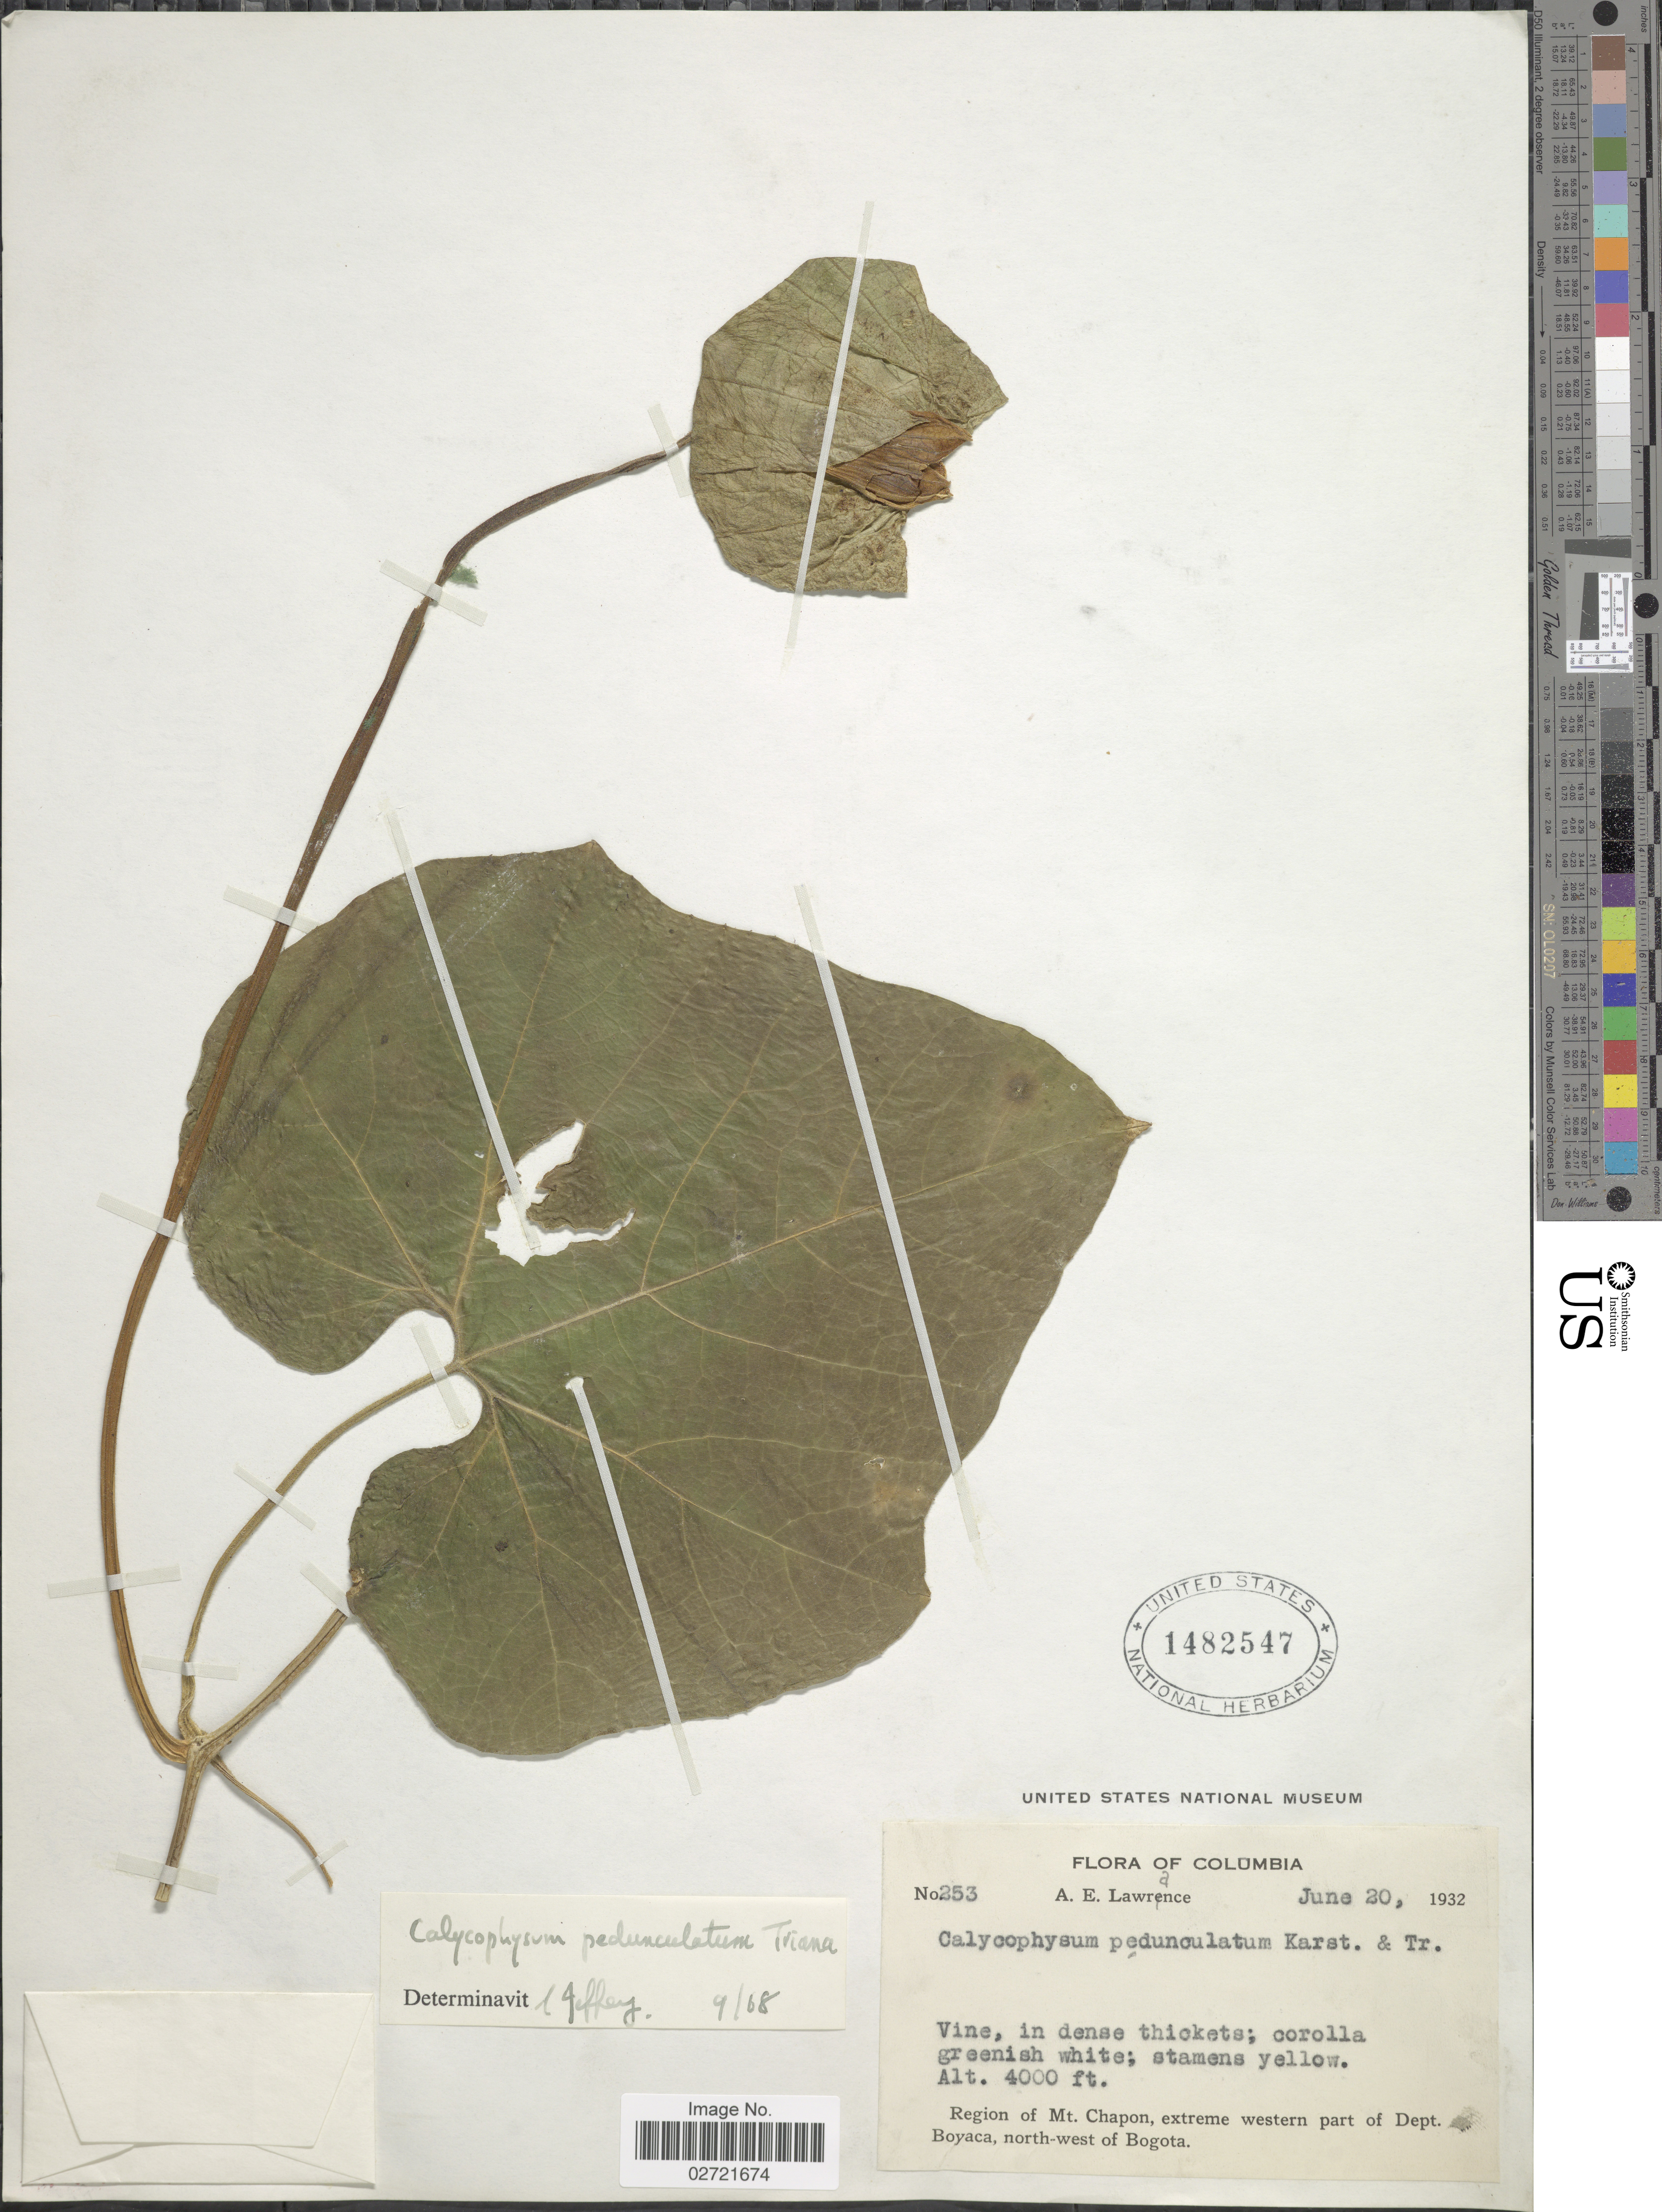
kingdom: Plantae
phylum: Tracheophyta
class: Magnoliopsida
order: Cucurbitales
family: Cucurbitaceae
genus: Calycophysum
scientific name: Calycophysum pedunculatum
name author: H. Karst. & Triana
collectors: A. Lawrance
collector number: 253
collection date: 1932-06-20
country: Colombia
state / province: Boyacá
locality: Regio of Mt. Chapon, extreme western part of Dept. Boyaca, north-west of Bogota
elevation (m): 1219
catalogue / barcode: US 1482547